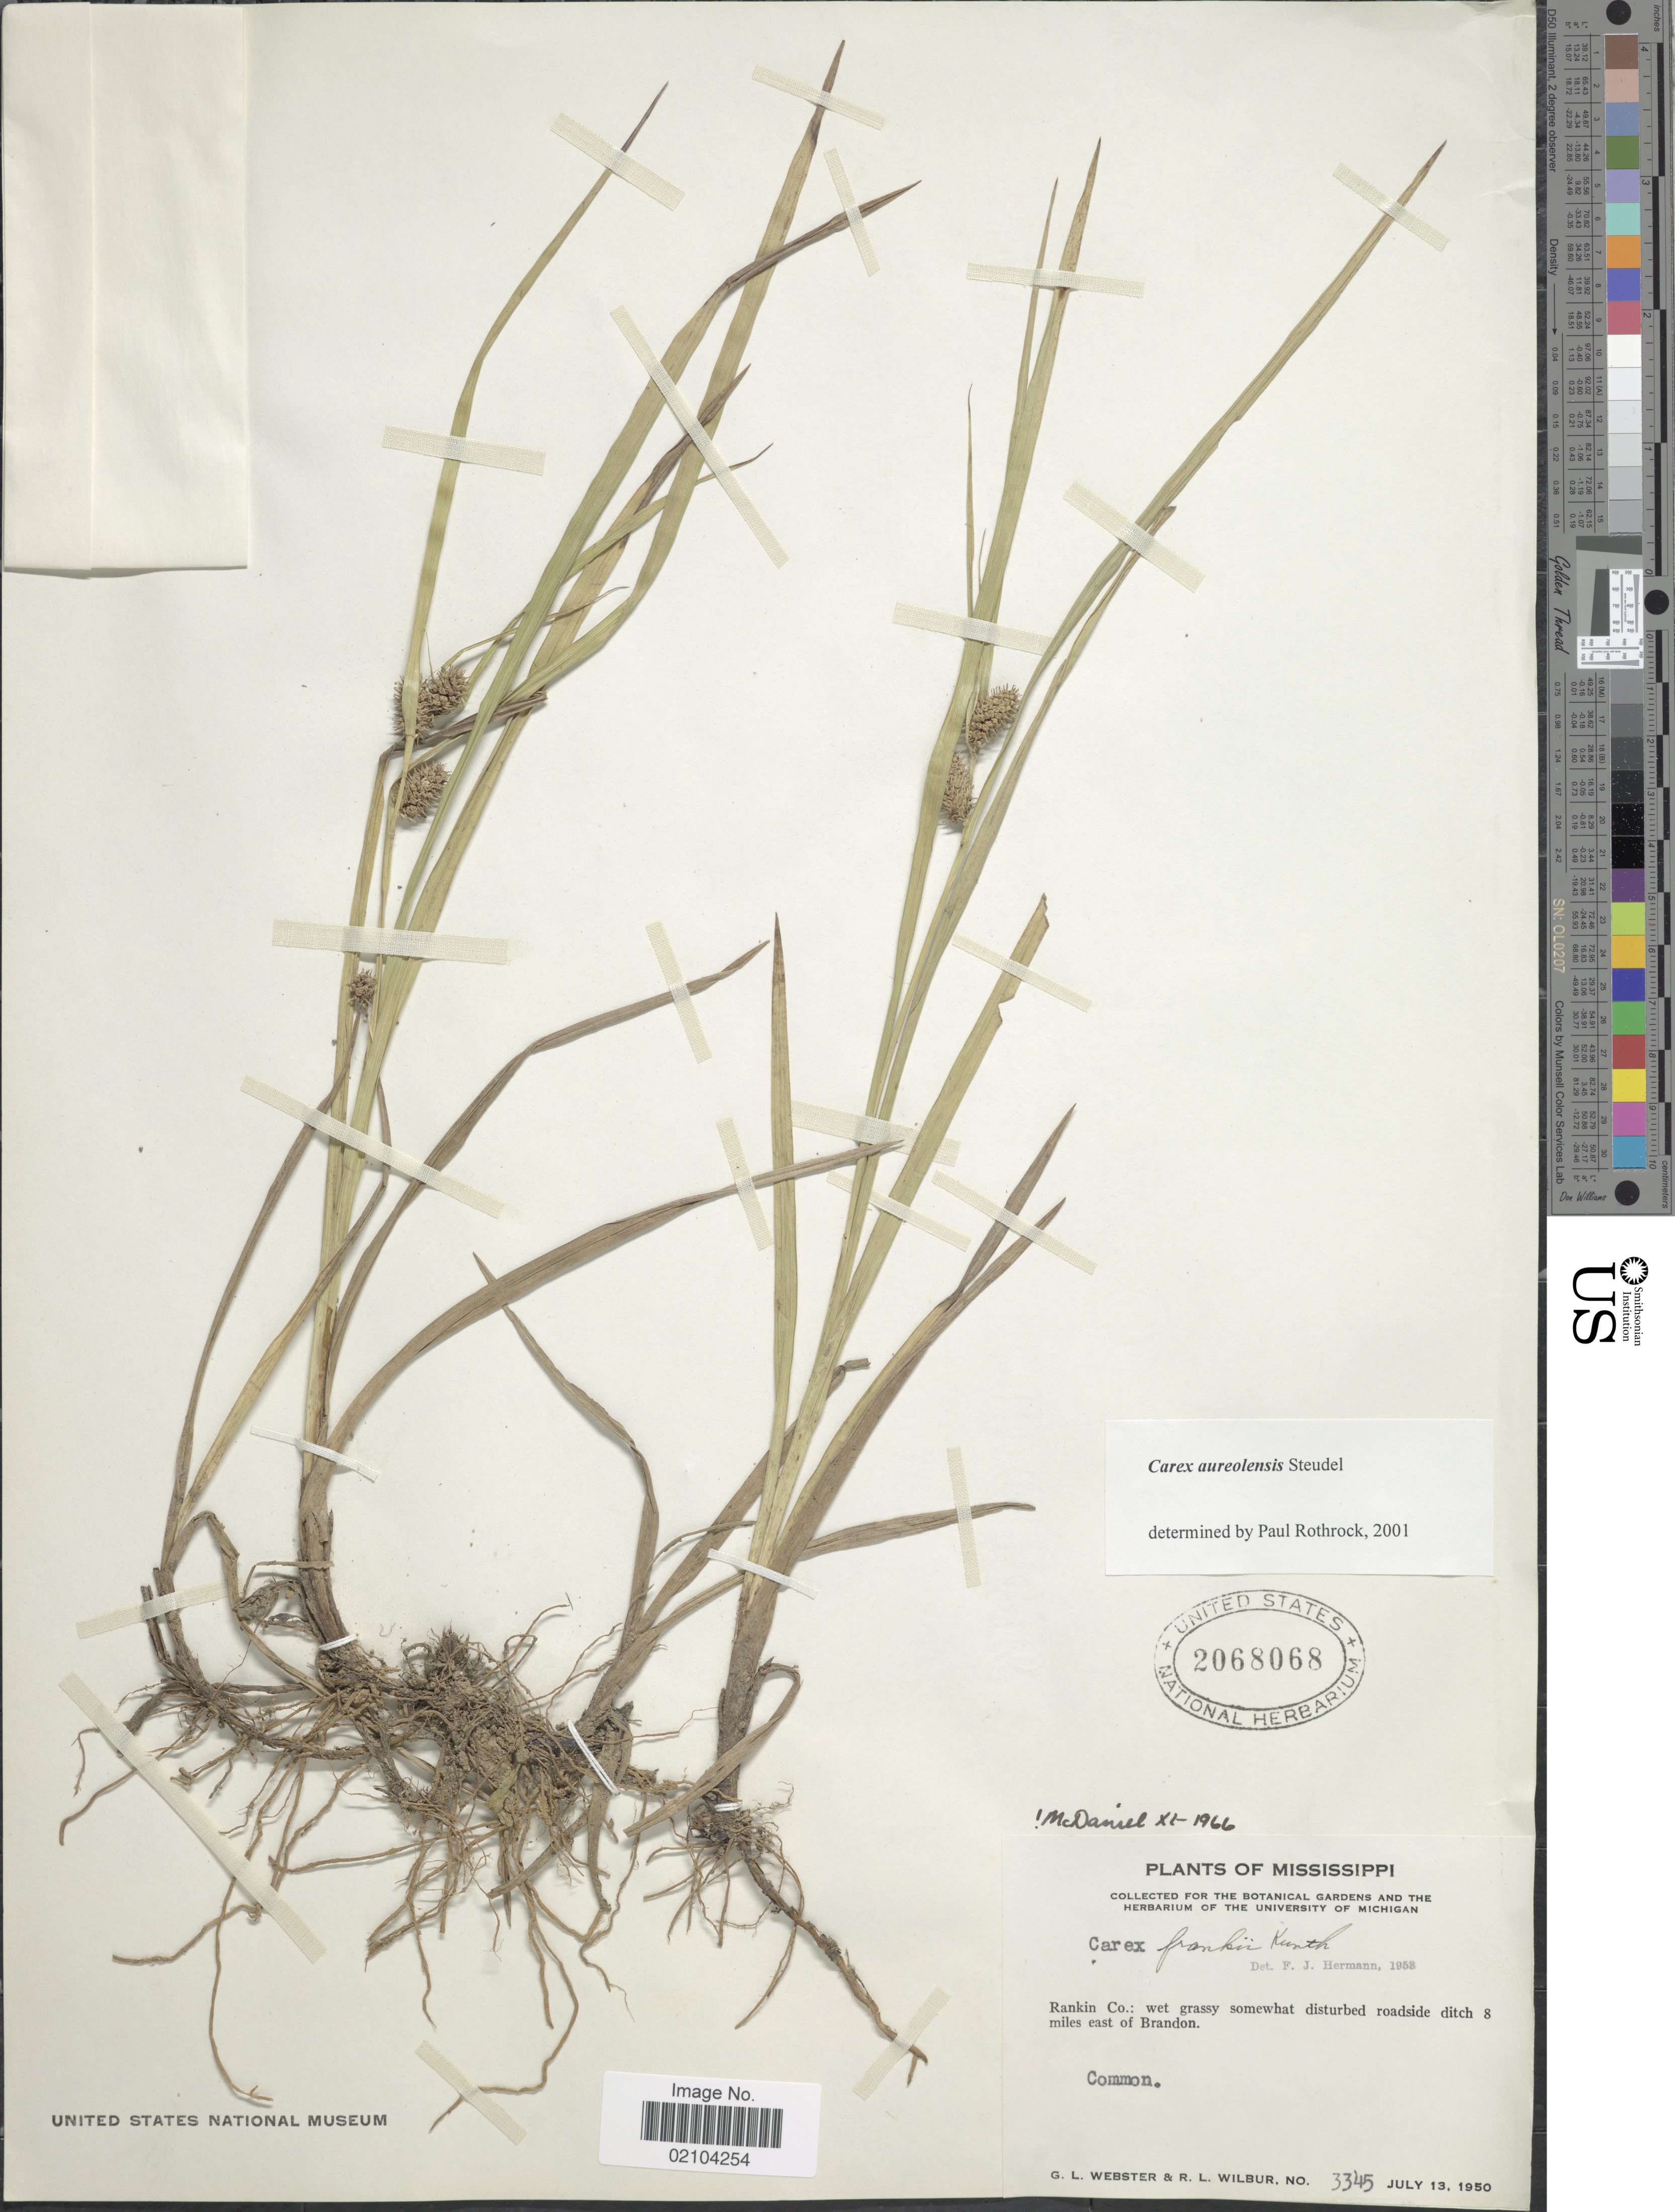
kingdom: Plantae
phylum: Tracheophyta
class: Liliopsida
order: Poales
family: Cyperaceae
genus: Carex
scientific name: Carex aureolensis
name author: Steud.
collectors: G. L. Webster & R. L. Wilbur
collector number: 3345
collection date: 1950-07-13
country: United States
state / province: Mississippi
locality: Rankin Co.: wet grassy somewhat disturbed roadside ditch 8 miles east of Brandon.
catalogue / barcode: US 2068068